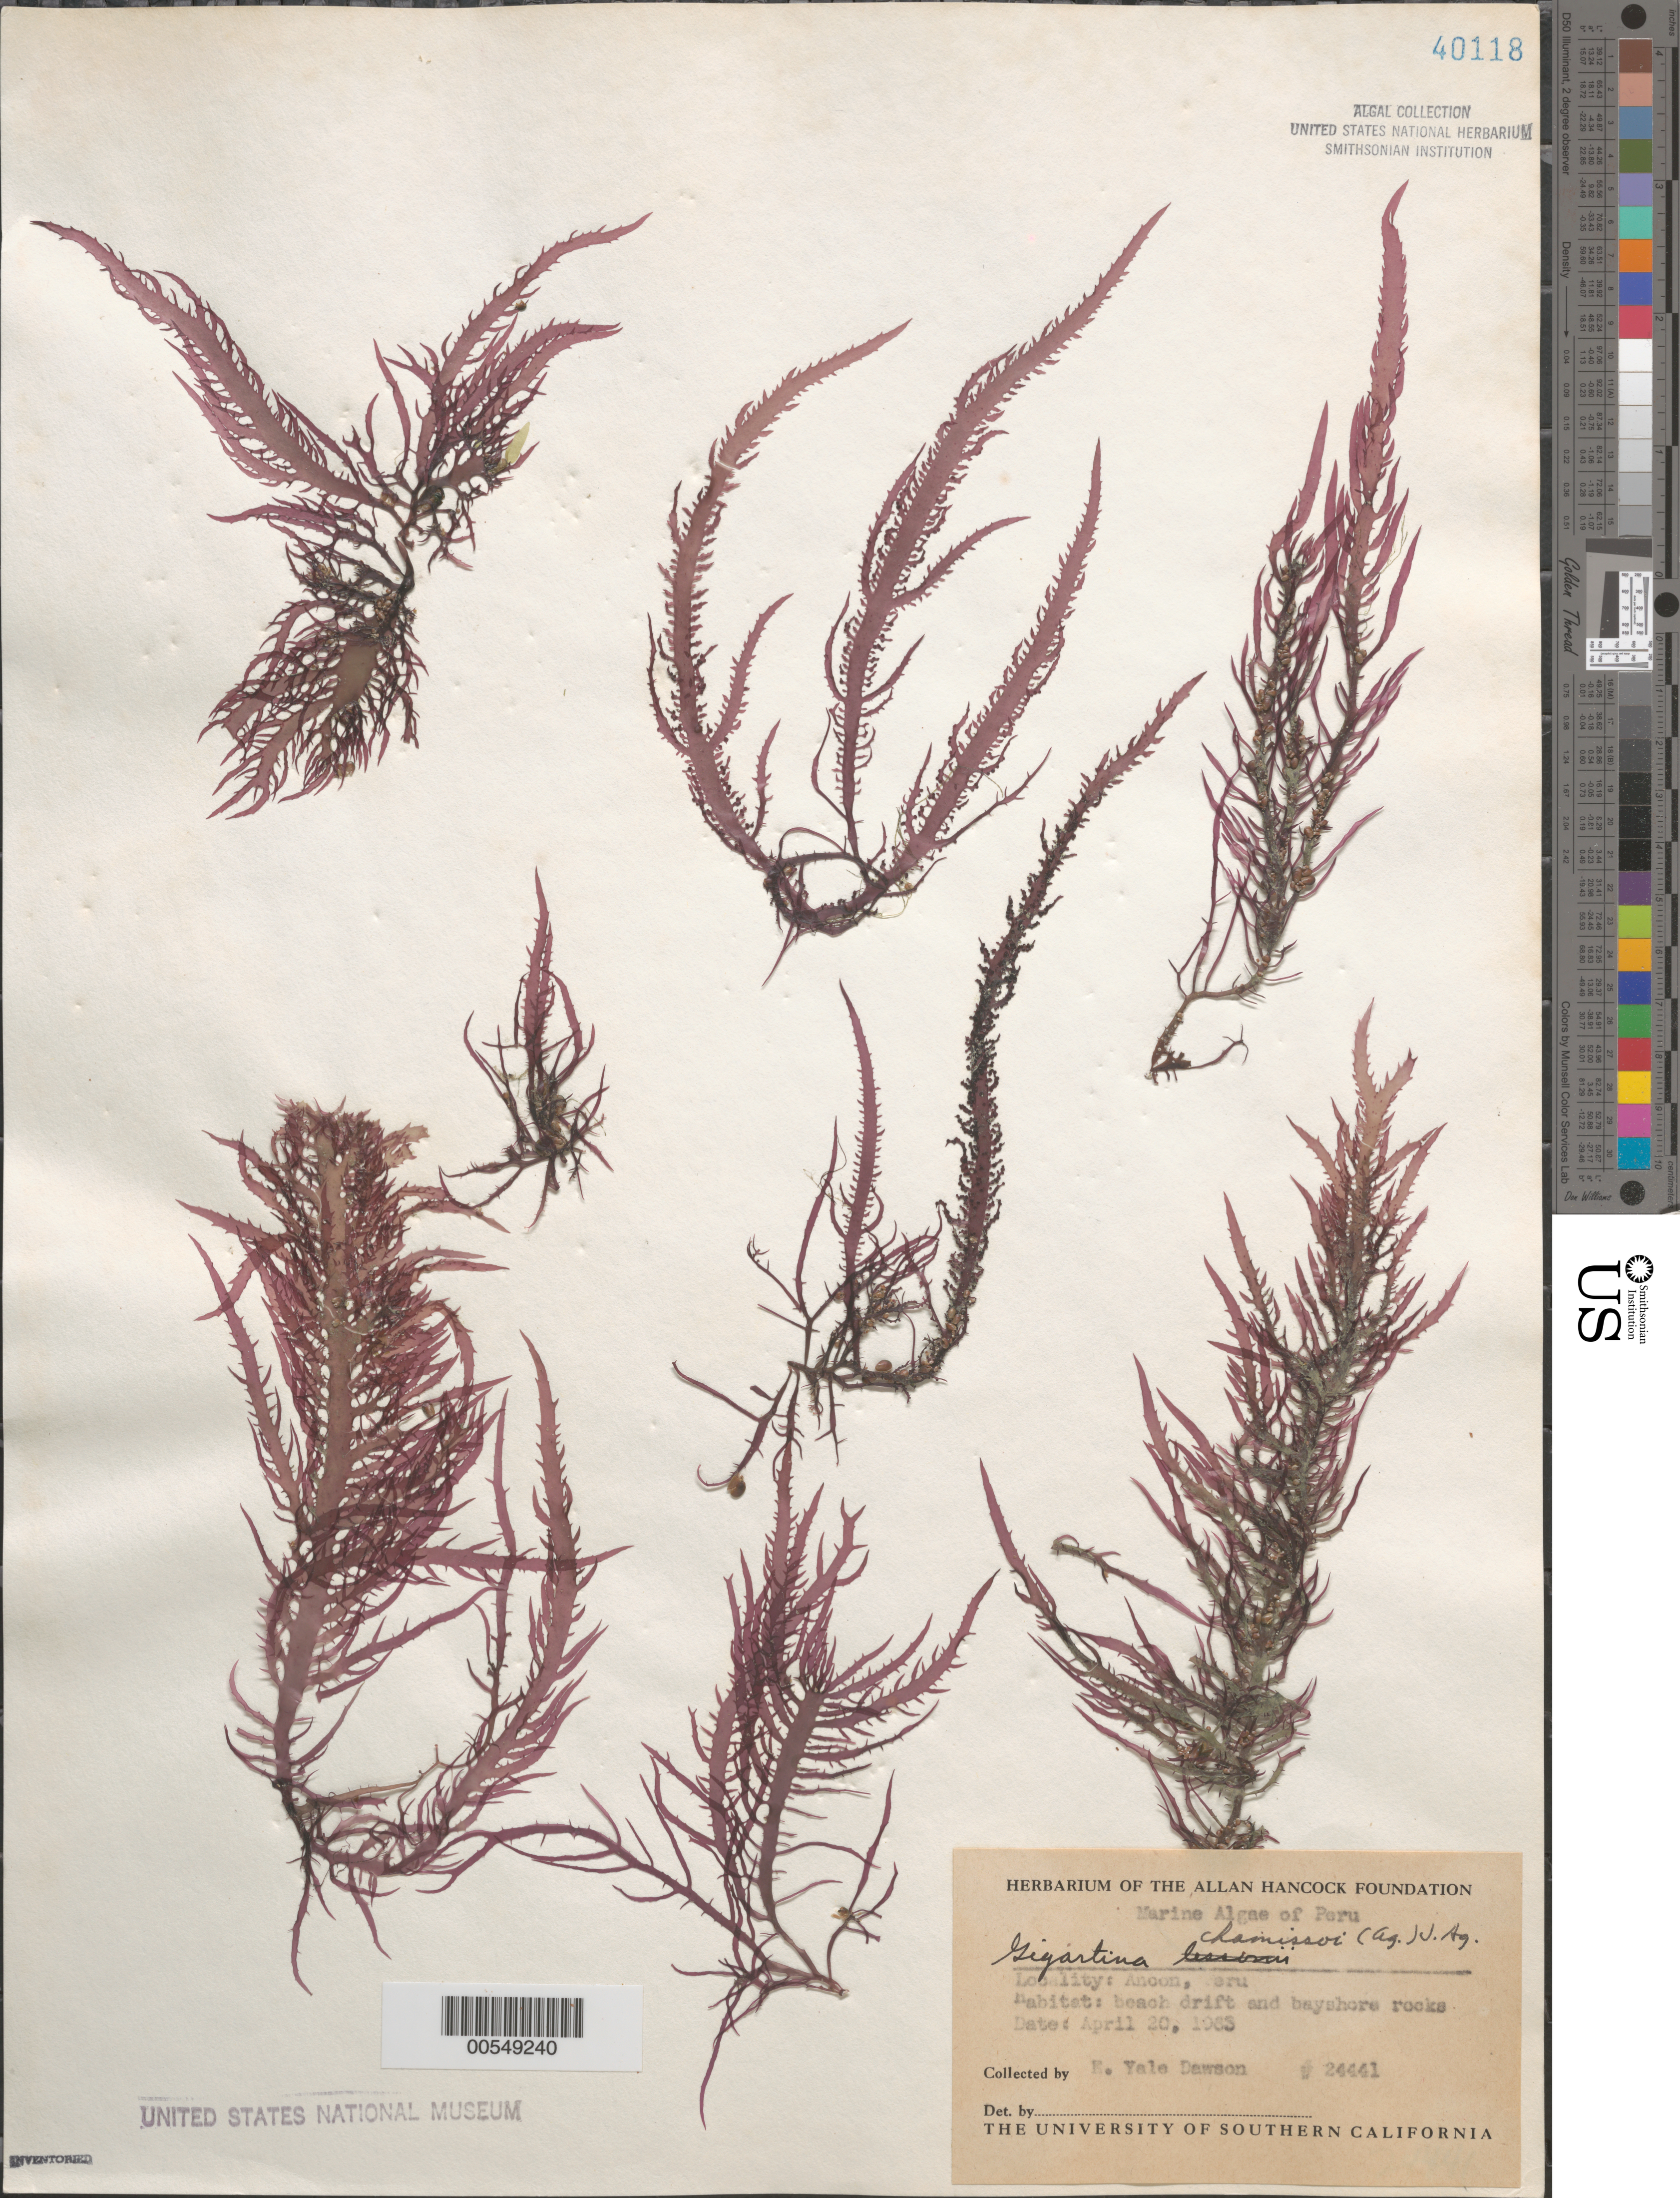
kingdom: Plantae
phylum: Rhodophyta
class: Florideophyceae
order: Gigartinales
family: Gigartinaceae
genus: Chondracanthus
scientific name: Chondracanthus chamissoi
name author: (C. Agardh) Kützing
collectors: E. Y. Dawson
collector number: EYD 24441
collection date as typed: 20 Apr 1963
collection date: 1963-04-20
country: Peru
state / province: Lima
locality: Ancon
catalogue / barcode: US 40118